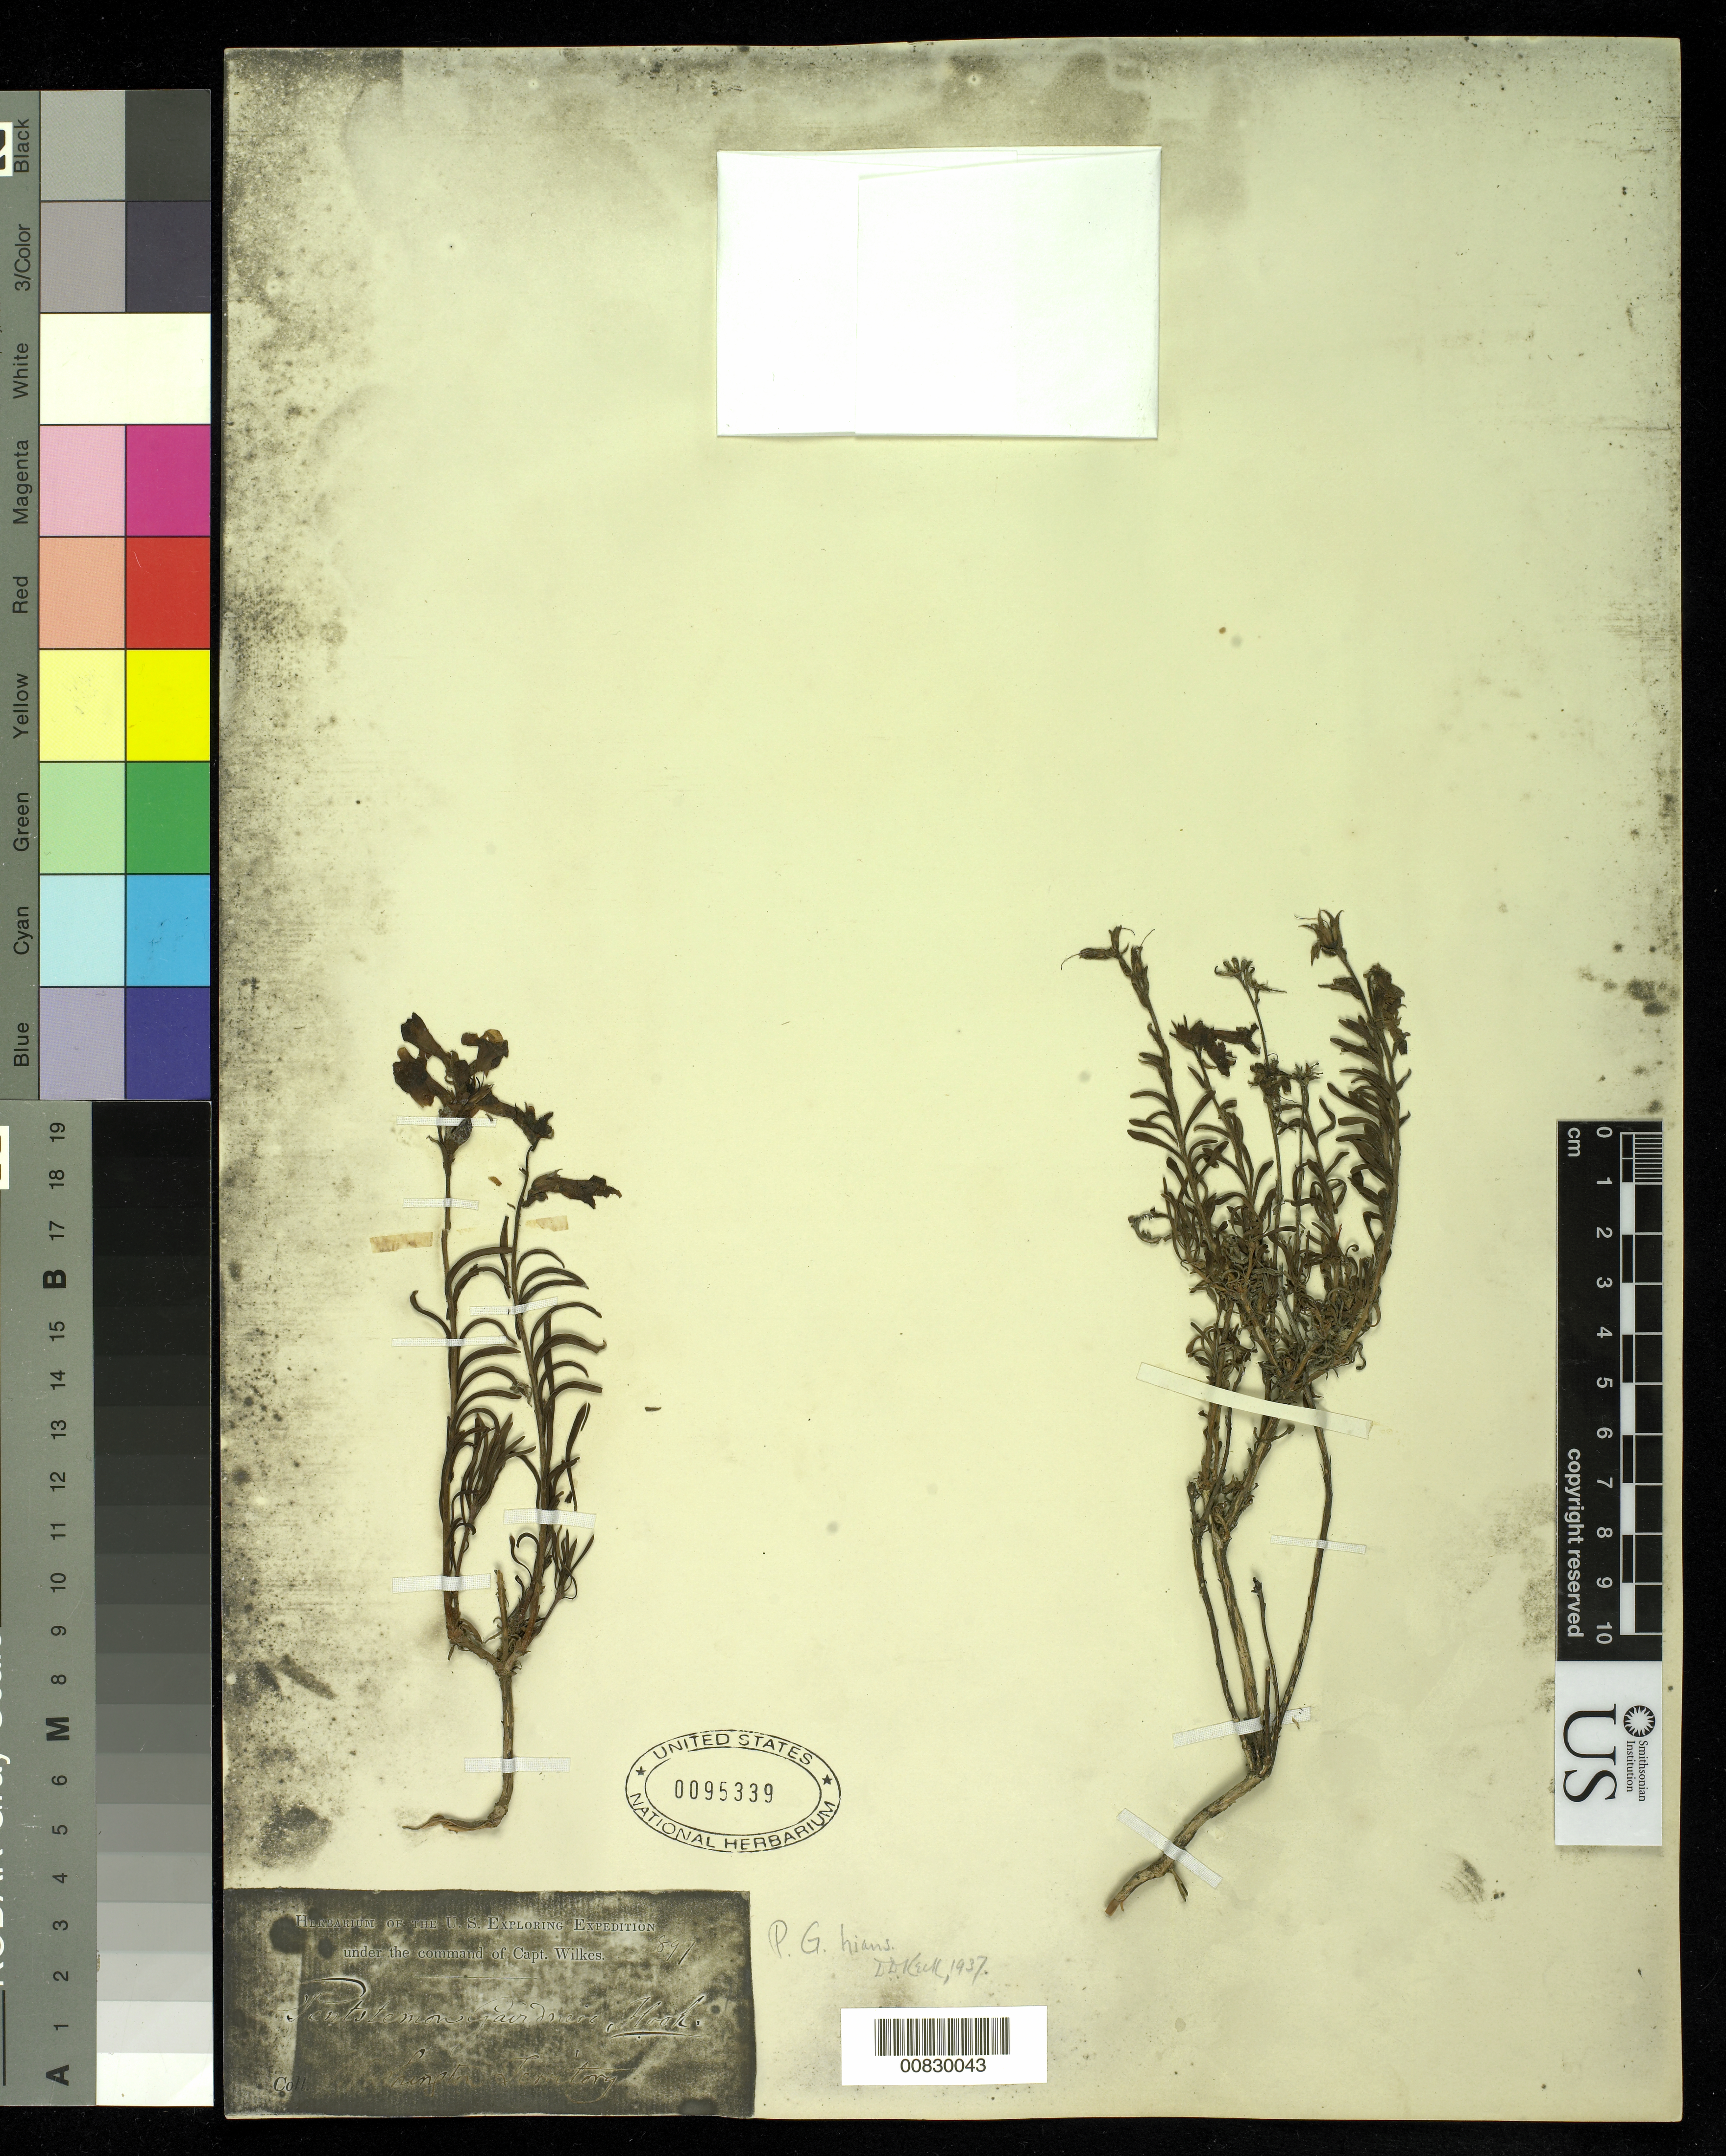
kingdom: Plantae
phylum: Tracheophyta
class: Magnoliopsida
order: Lamiales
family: Plantaginaceae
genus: Penstemon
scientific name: Penstemon gairdneri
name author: Hook.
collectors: Wilkes Explor. Exped.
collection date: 1838/1842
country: United States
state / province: Washington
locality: Washington Territory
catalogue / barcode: US 95339